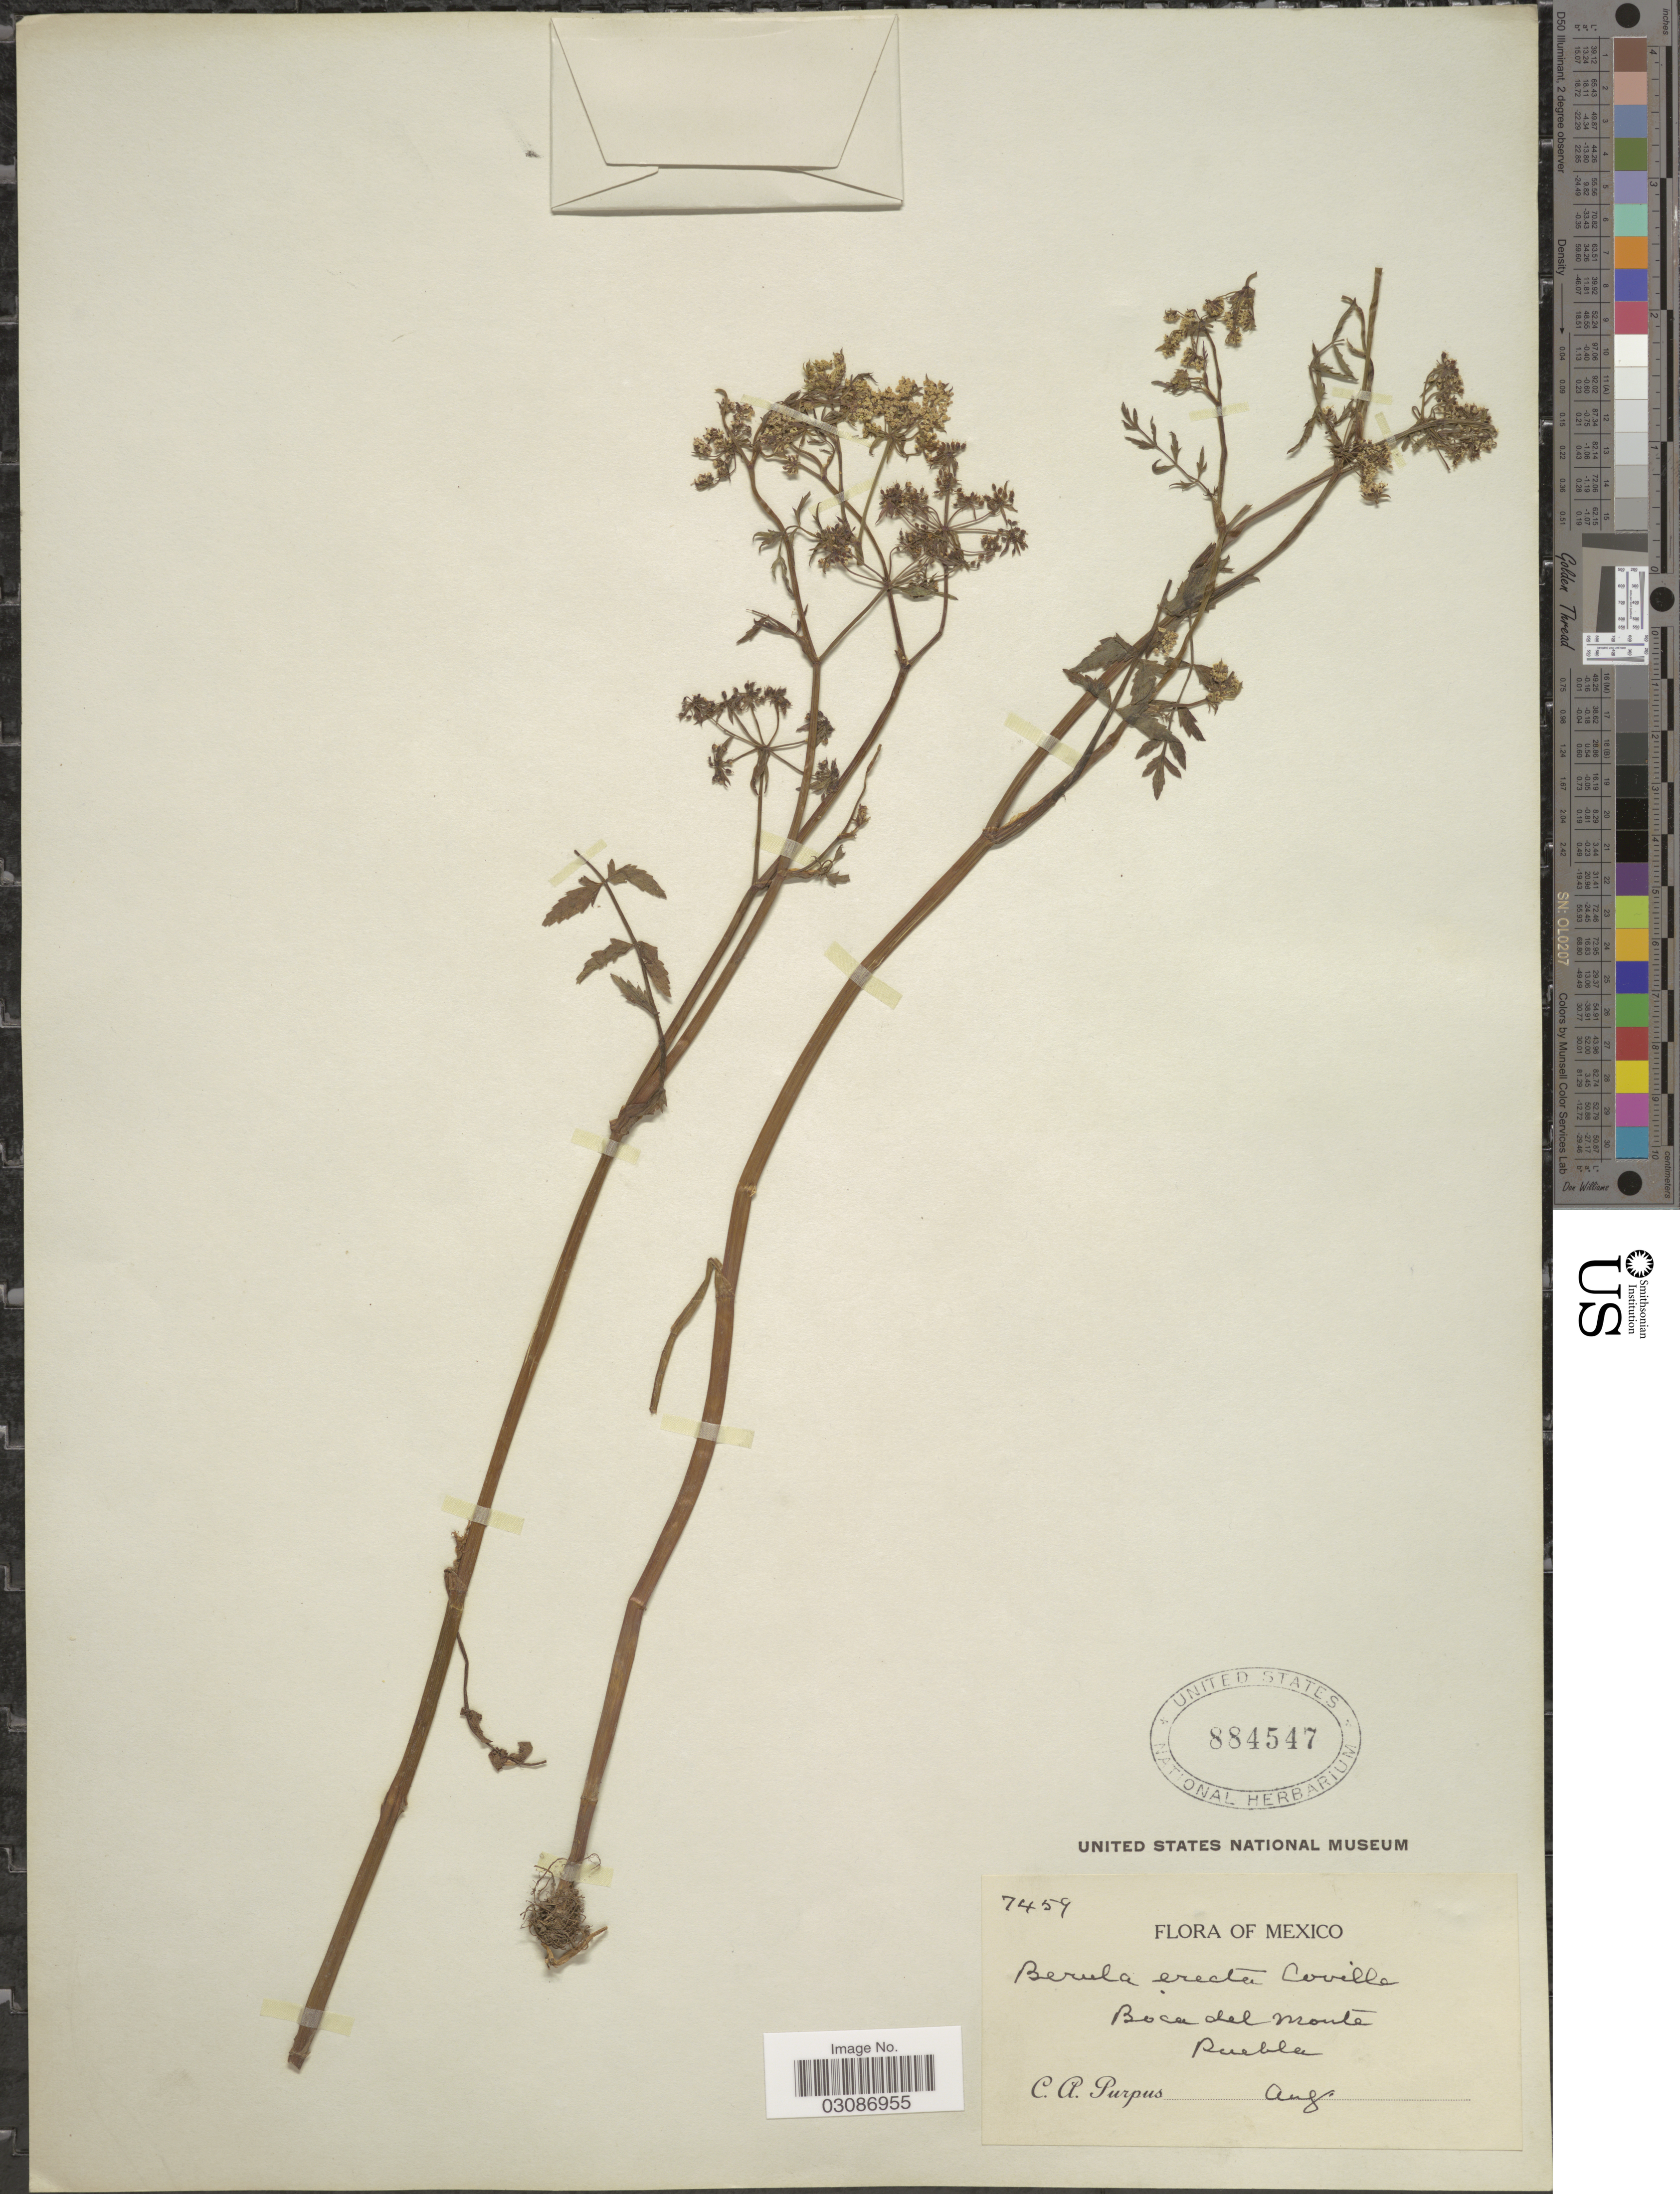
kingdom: Plantae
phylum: Tracheophyta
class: Magnoliopsida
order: Apiales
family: Apiaceae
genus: Berula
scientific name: Berula erecta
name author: (Huds.) Coville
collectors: C. A. Purpus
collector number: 7459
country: Mexico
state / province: Puebla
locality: Boca del Monte.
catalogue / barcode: US 884547